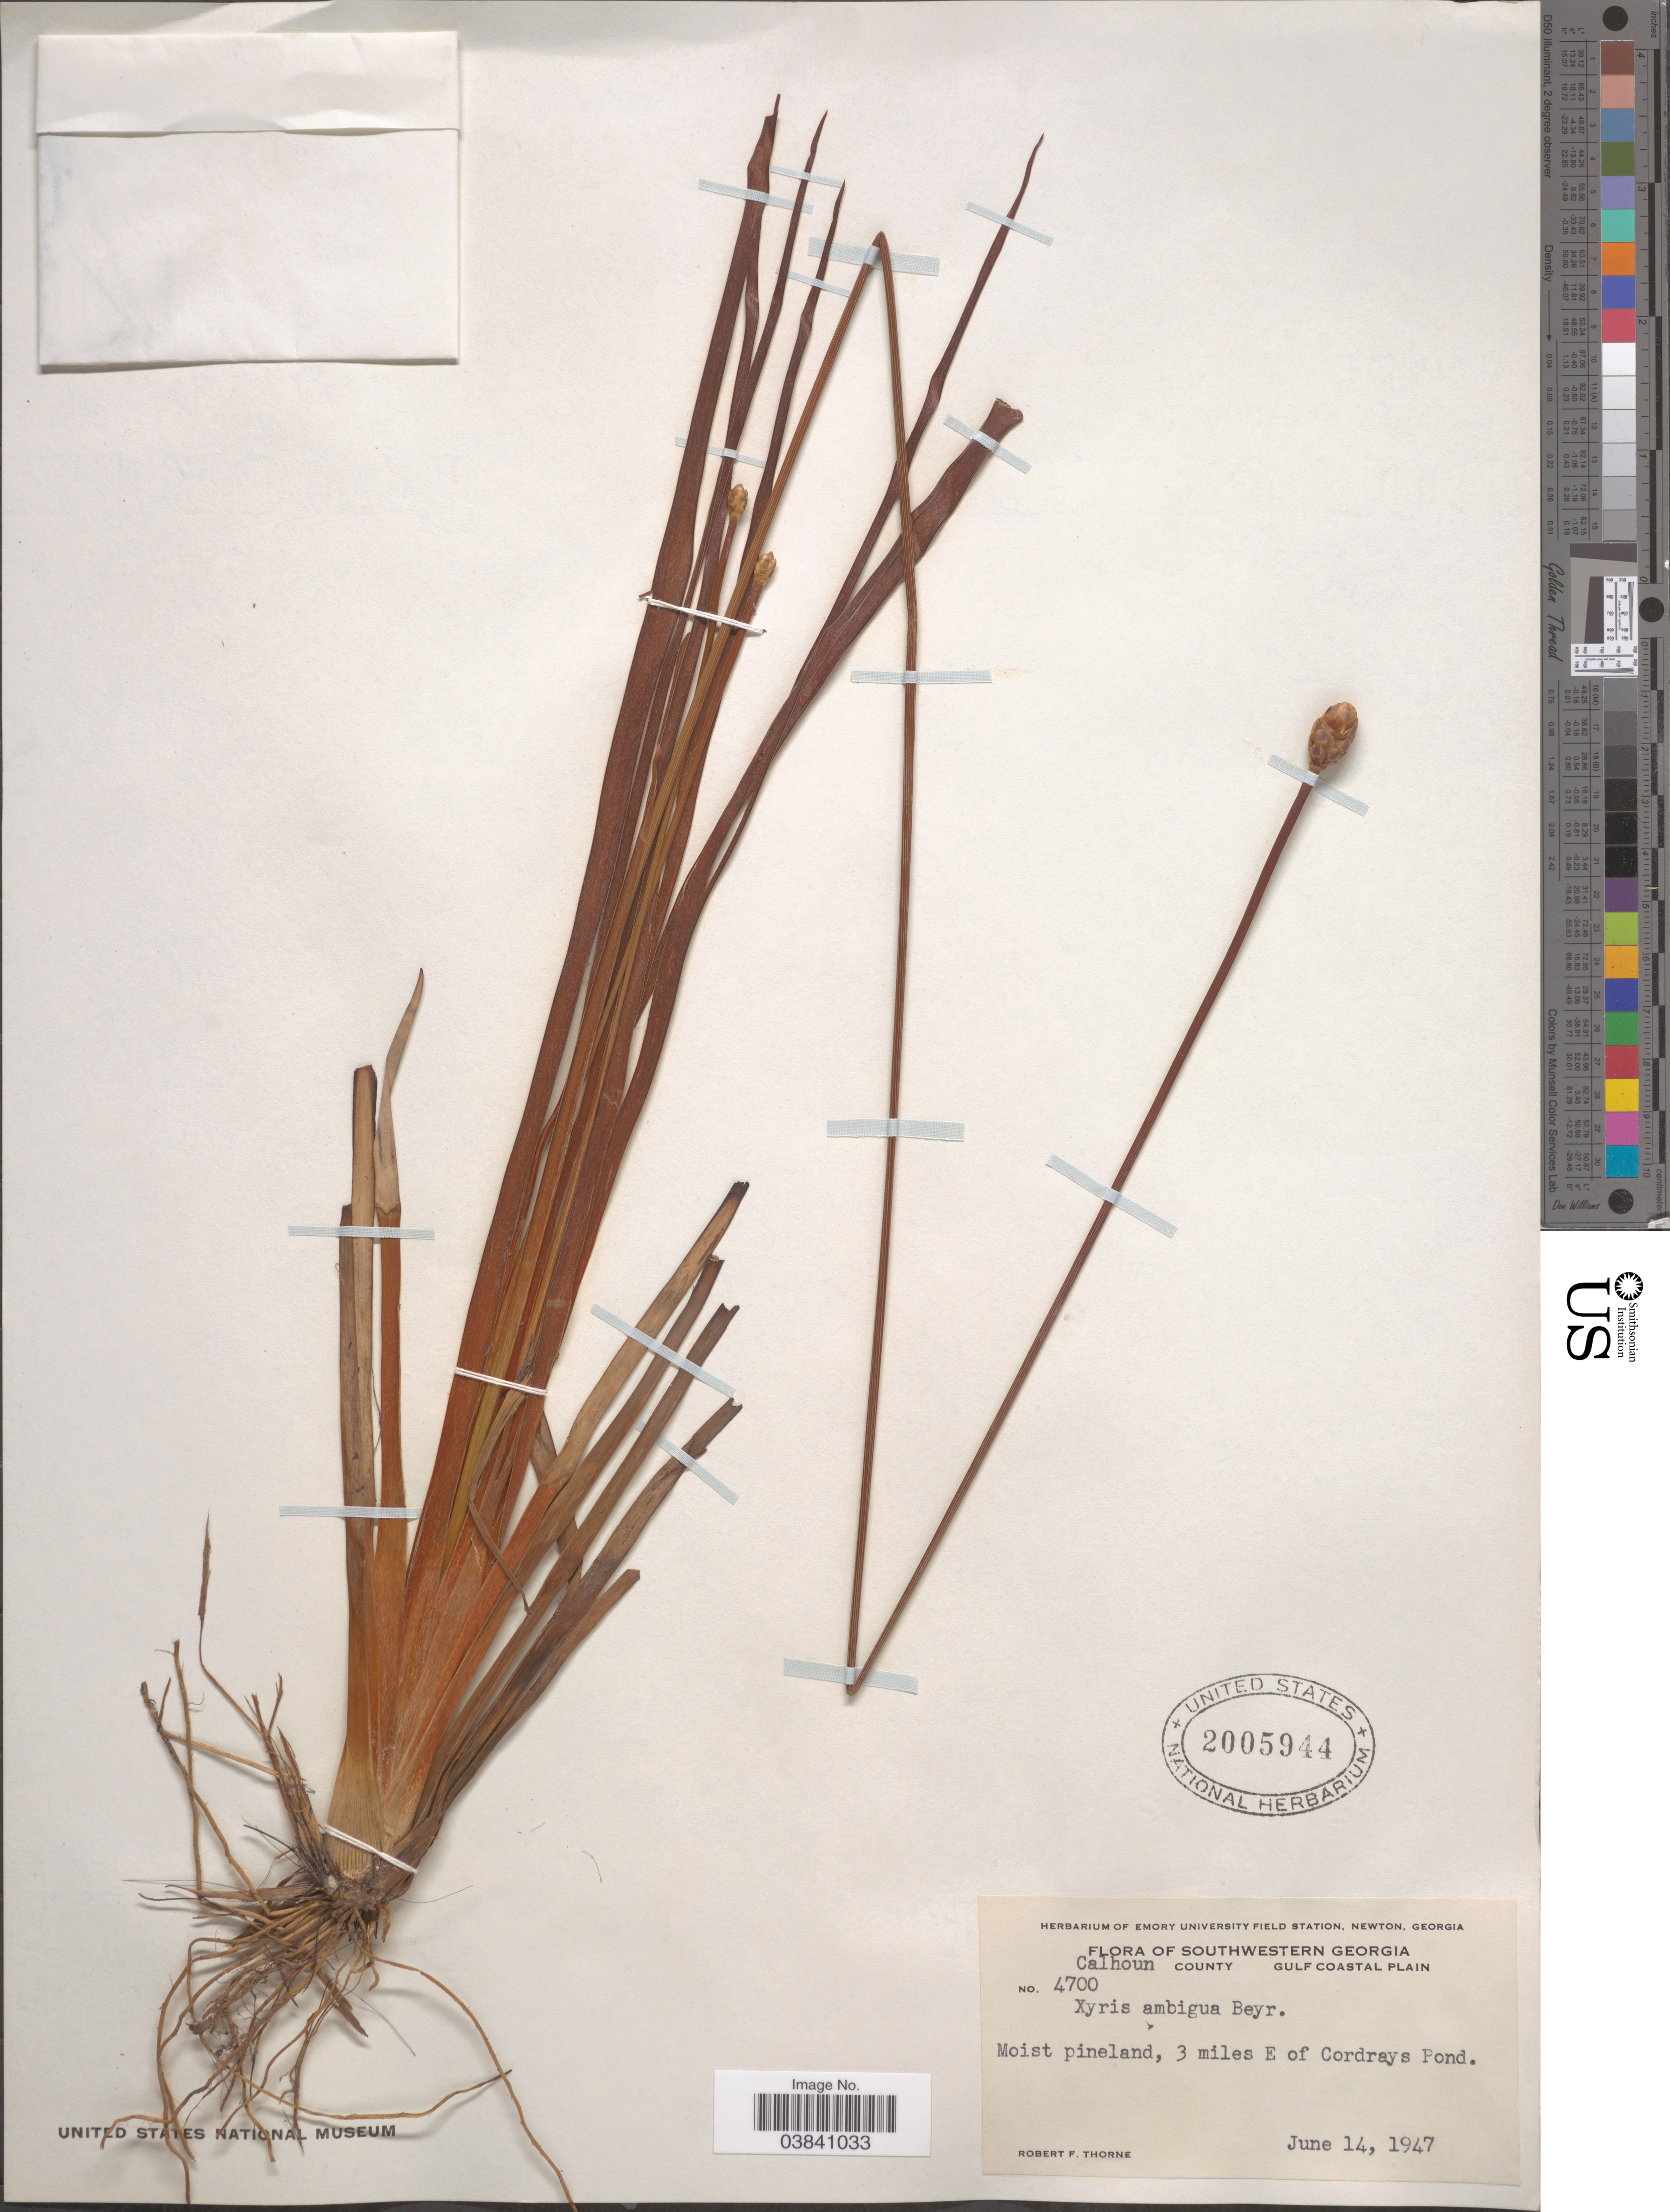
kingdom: Plantae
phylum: Tracheophyta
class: Liliopsida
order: Poales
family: Xyridaceae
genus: Xyris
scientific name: Xyris ambigua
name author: Beyr. ex Kunth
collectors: R. F. Thorne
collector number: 4700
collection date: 1947-06-14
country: United States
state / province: Georgia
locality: Southwestern Georgia. Calhoun county. Gulf Coastal Plain. 3 miles E of Cordays Pond.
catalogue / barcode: US 2005944